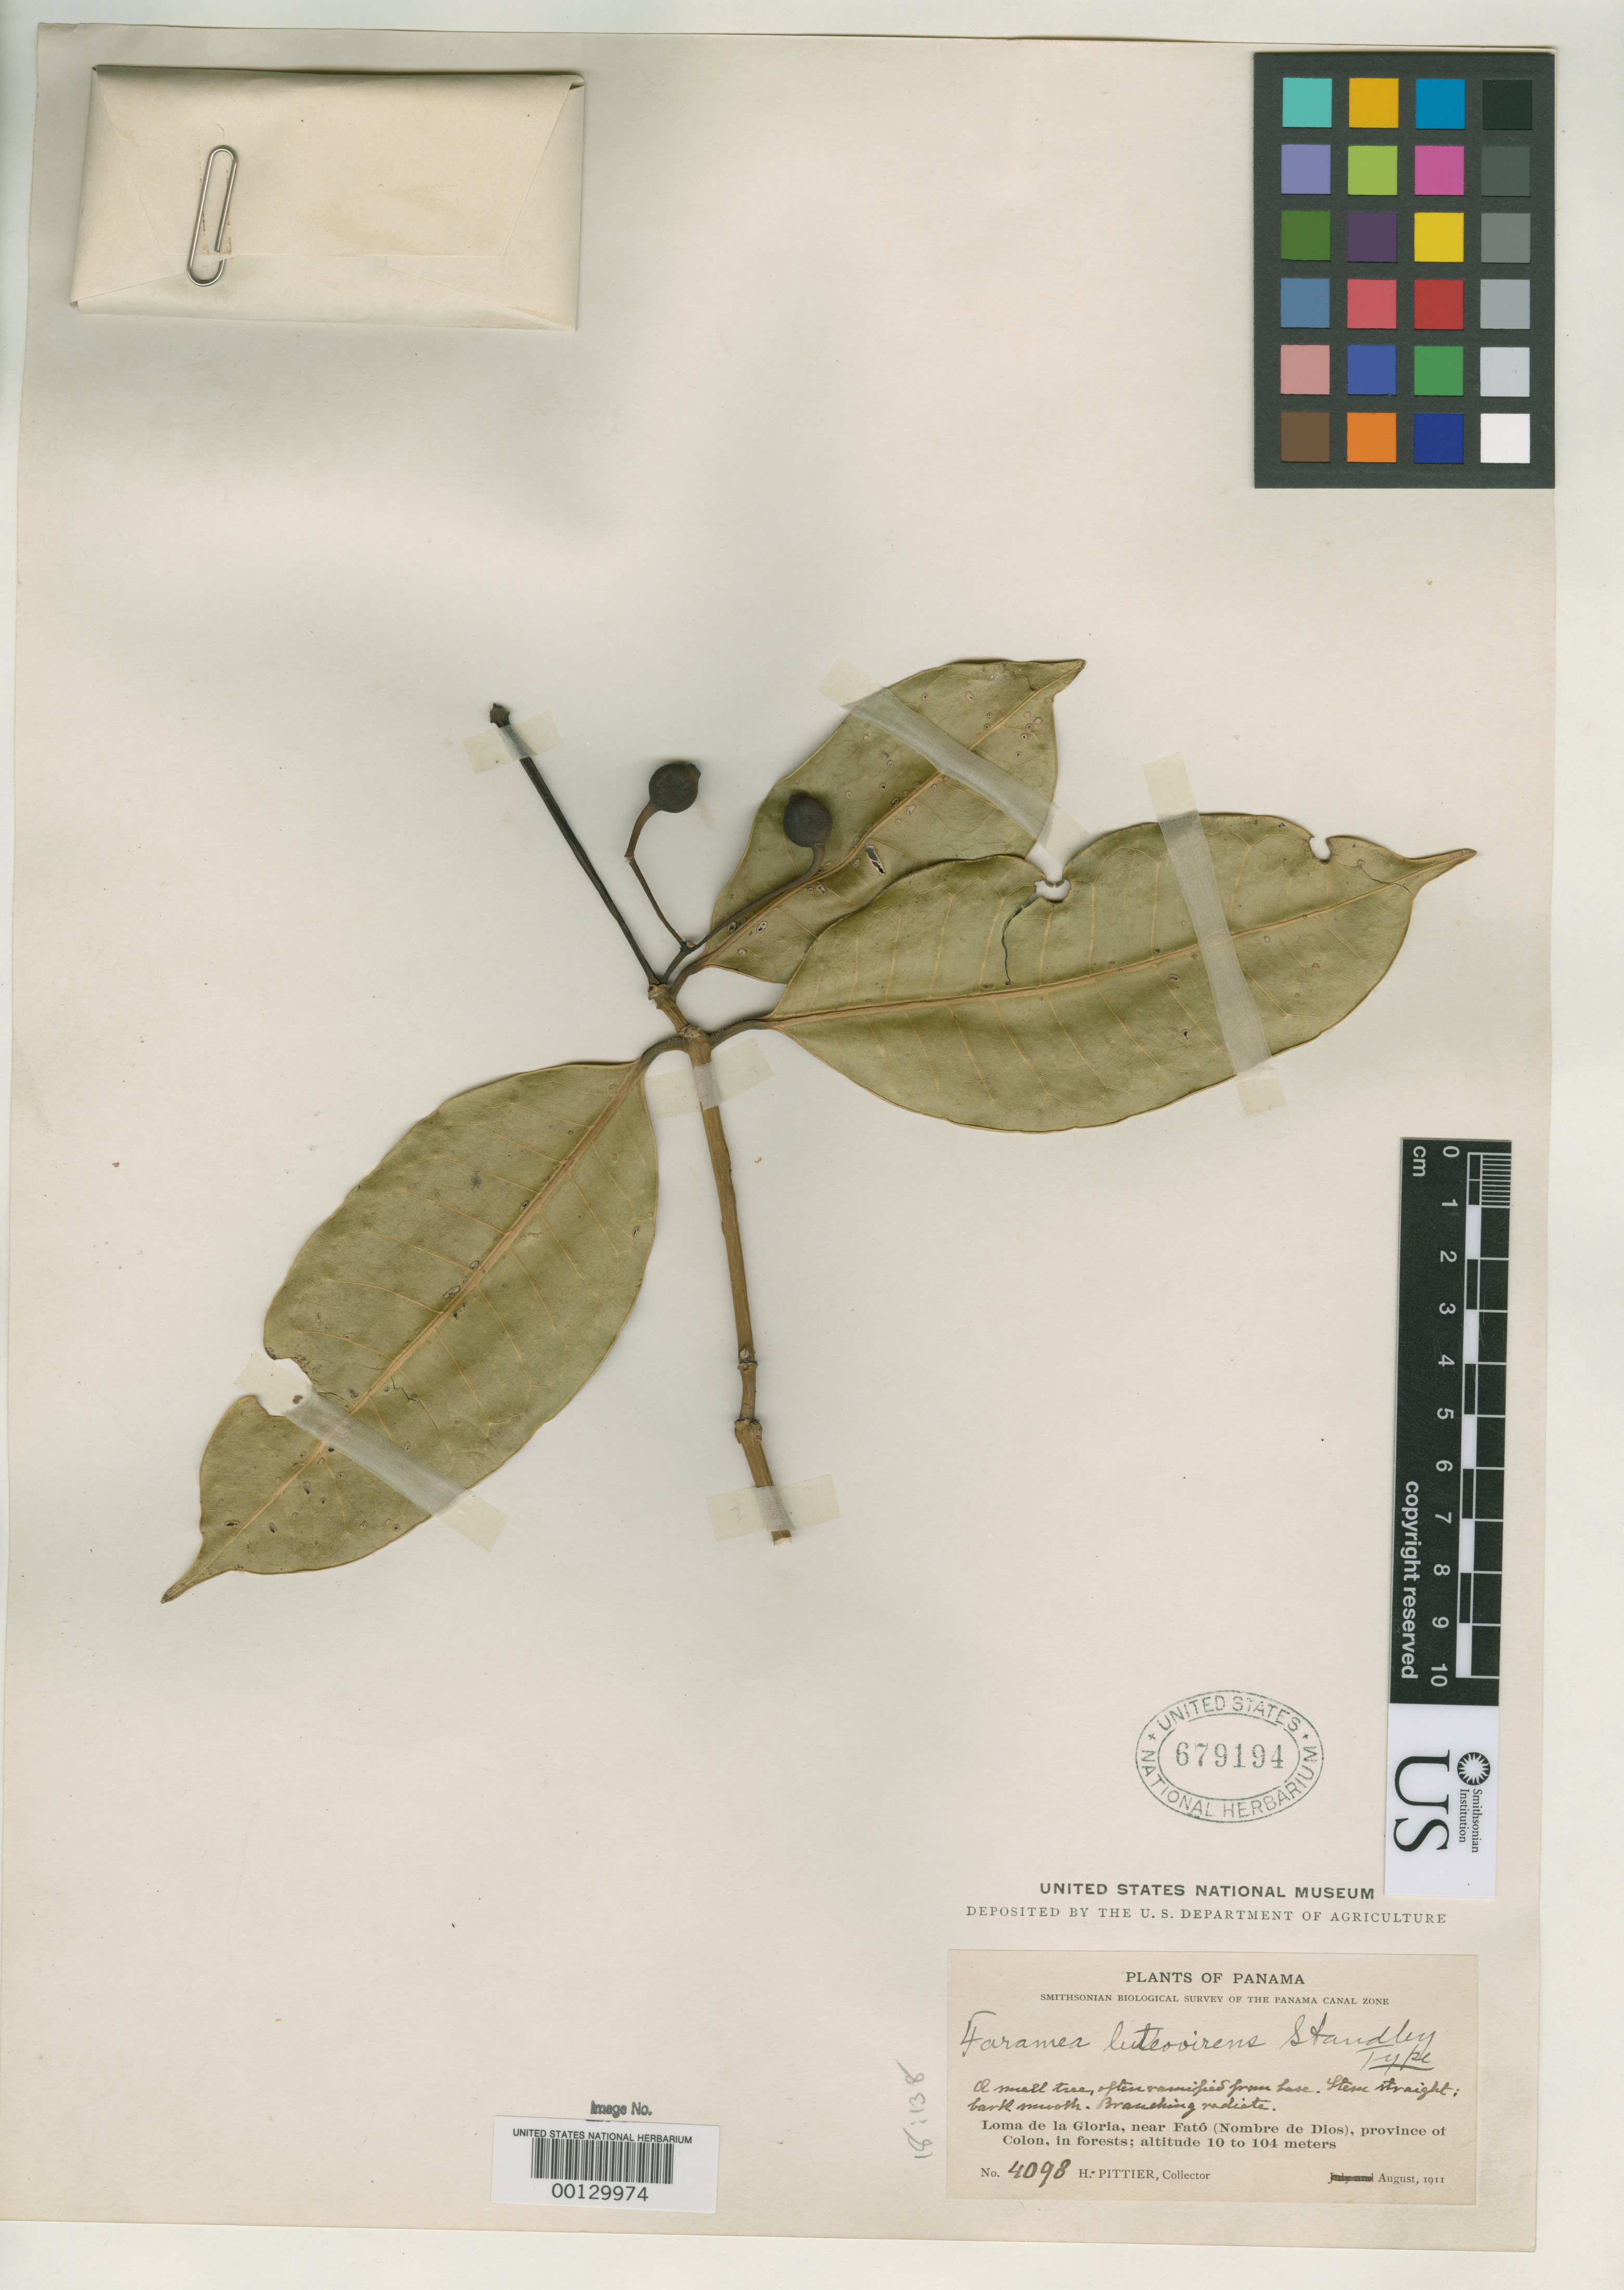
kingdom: Plantae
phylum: Tracheophyta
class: Magnoliopsida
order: Gentianales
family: Rubiaceae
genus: Faramea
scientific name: Faramea luteovirens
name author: Standl.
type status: Holotype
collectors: H. F. Pittier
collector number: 4098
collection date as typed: Aug 1911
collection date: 1911-08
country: Panama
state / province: Colón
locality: Loma de La Gloria, near Fato.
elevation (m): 10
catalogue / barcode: US 679194